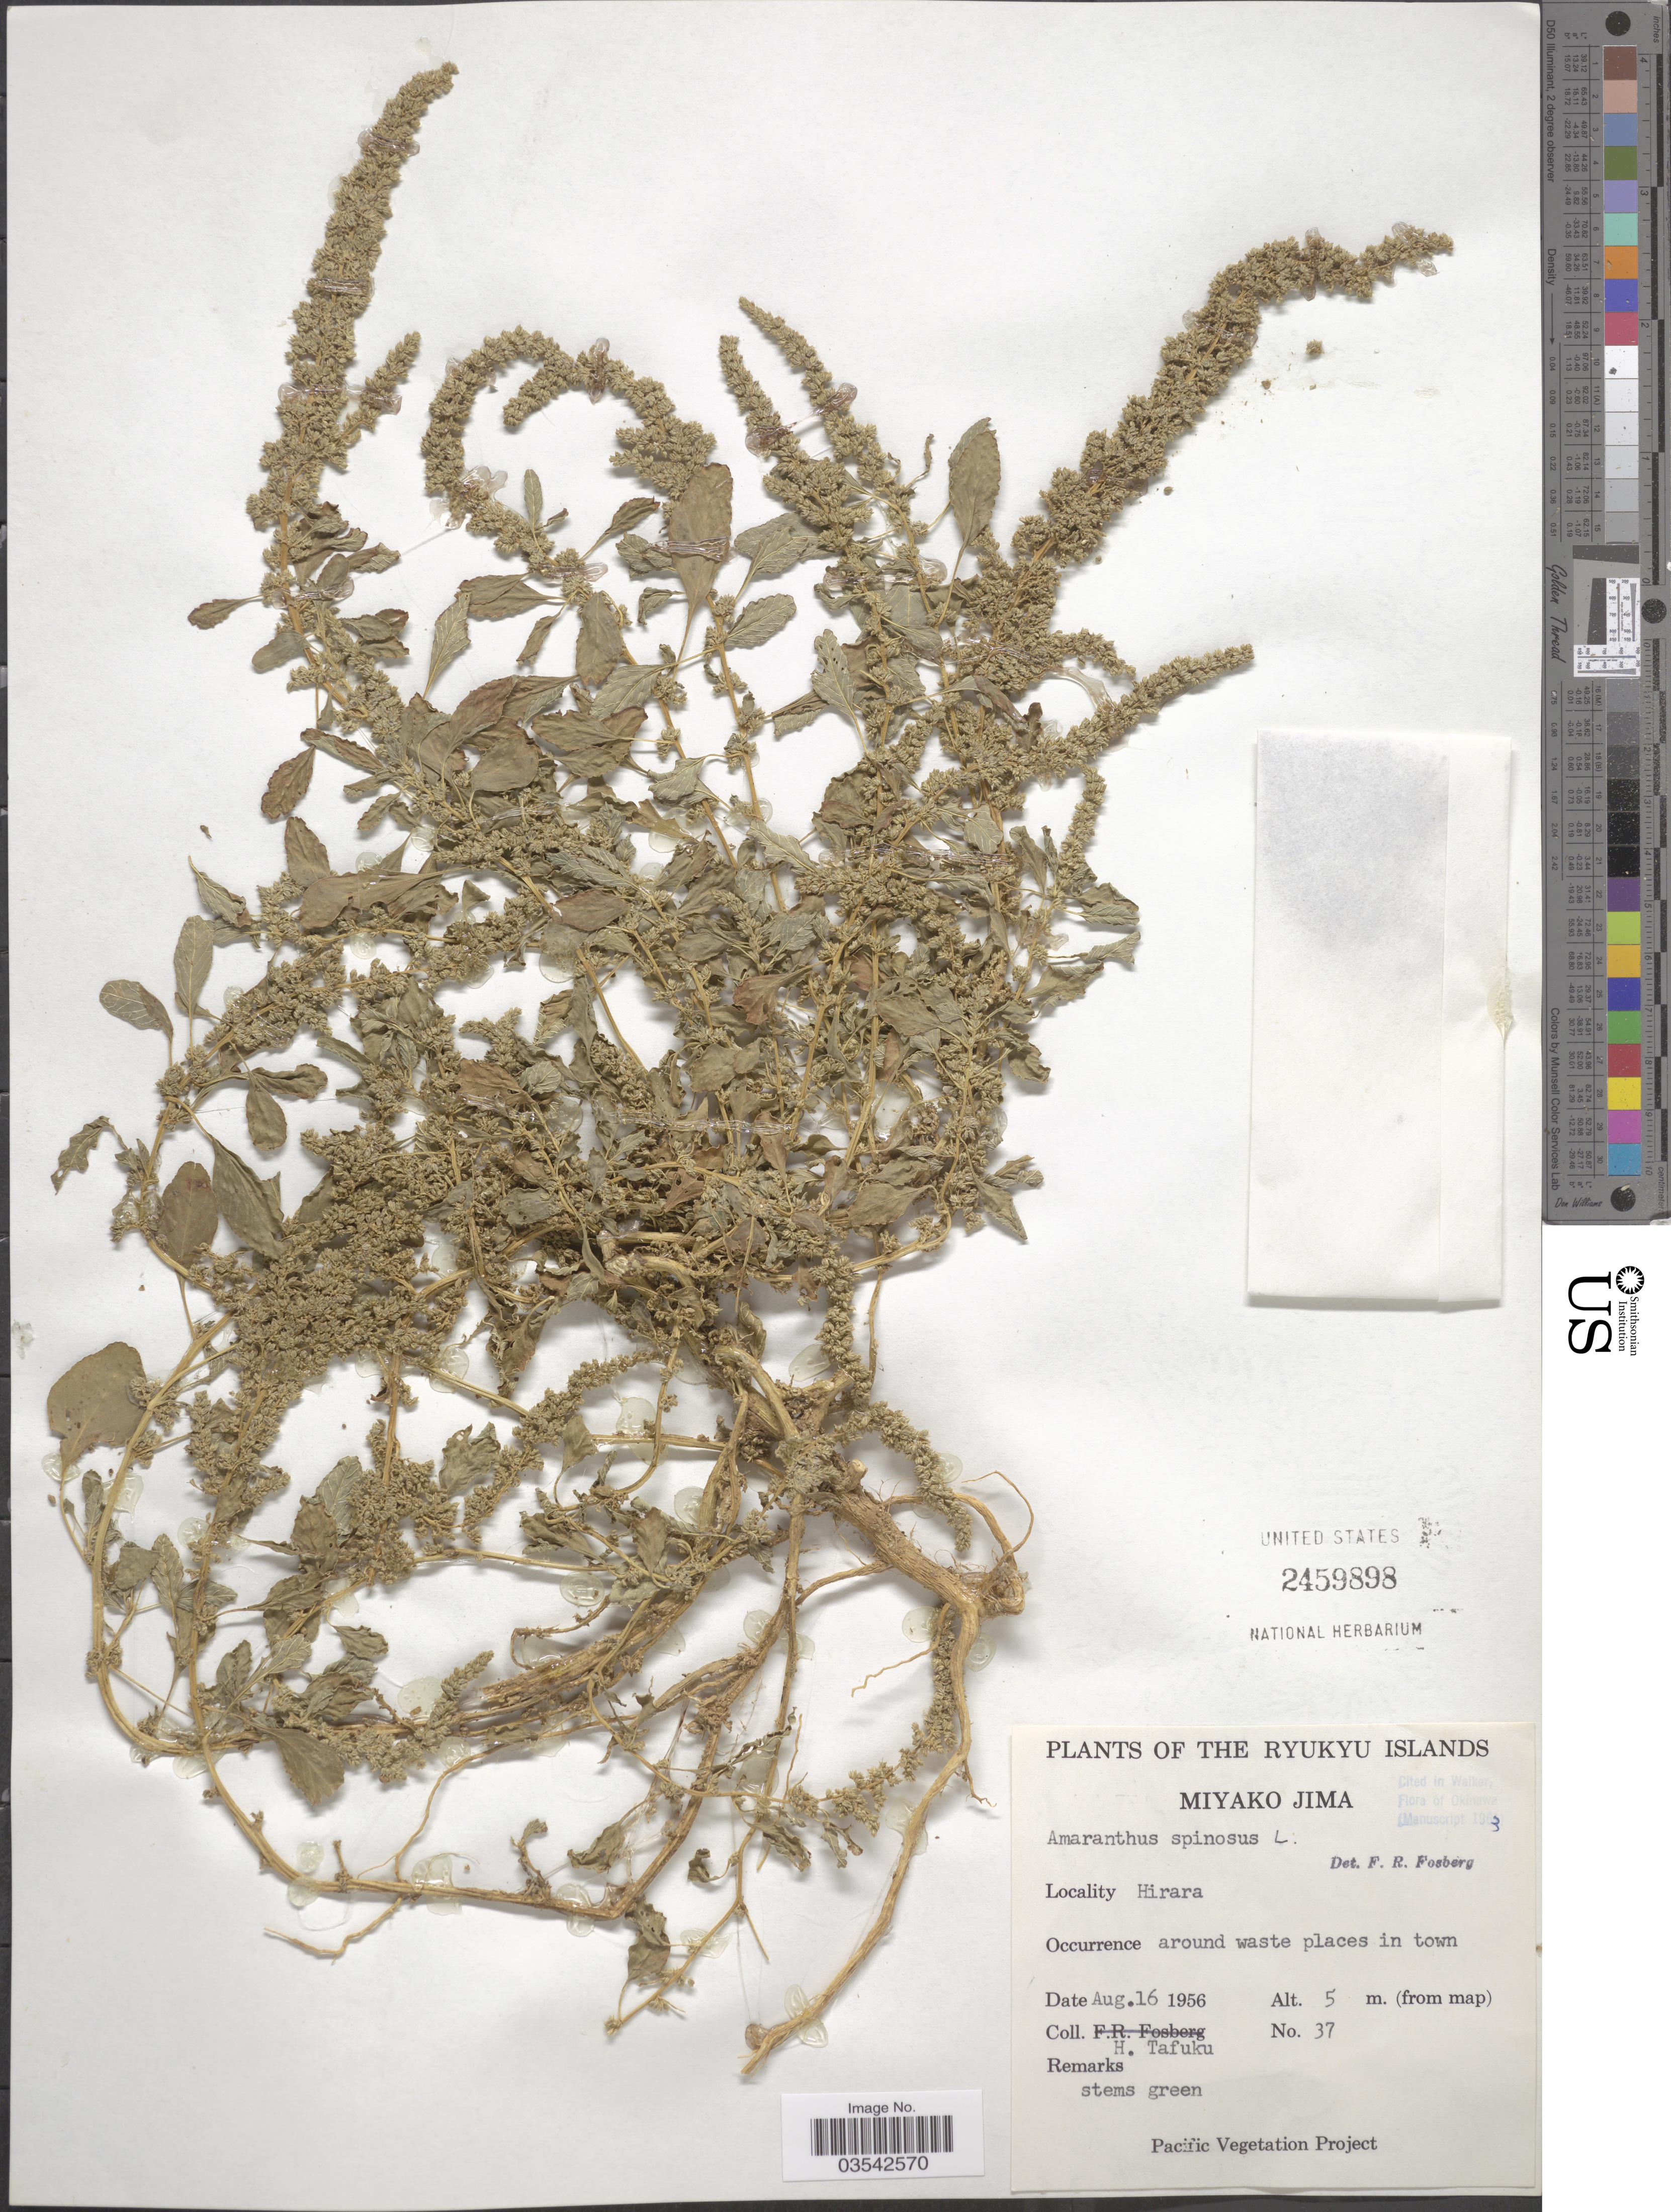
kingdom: Plantae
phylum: Tracheophyta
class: Magnoliopsida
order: Caryophyllales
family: Amaranthaceae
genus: Amaranthus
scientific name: Amaranthus spinosus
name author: L.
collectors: H. Tafuku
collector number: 37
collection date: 1956-08-16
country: Japan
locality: The Ryukyu Islands. Miyako Jima. Hirara.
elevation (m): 5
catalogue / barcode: US 2459898